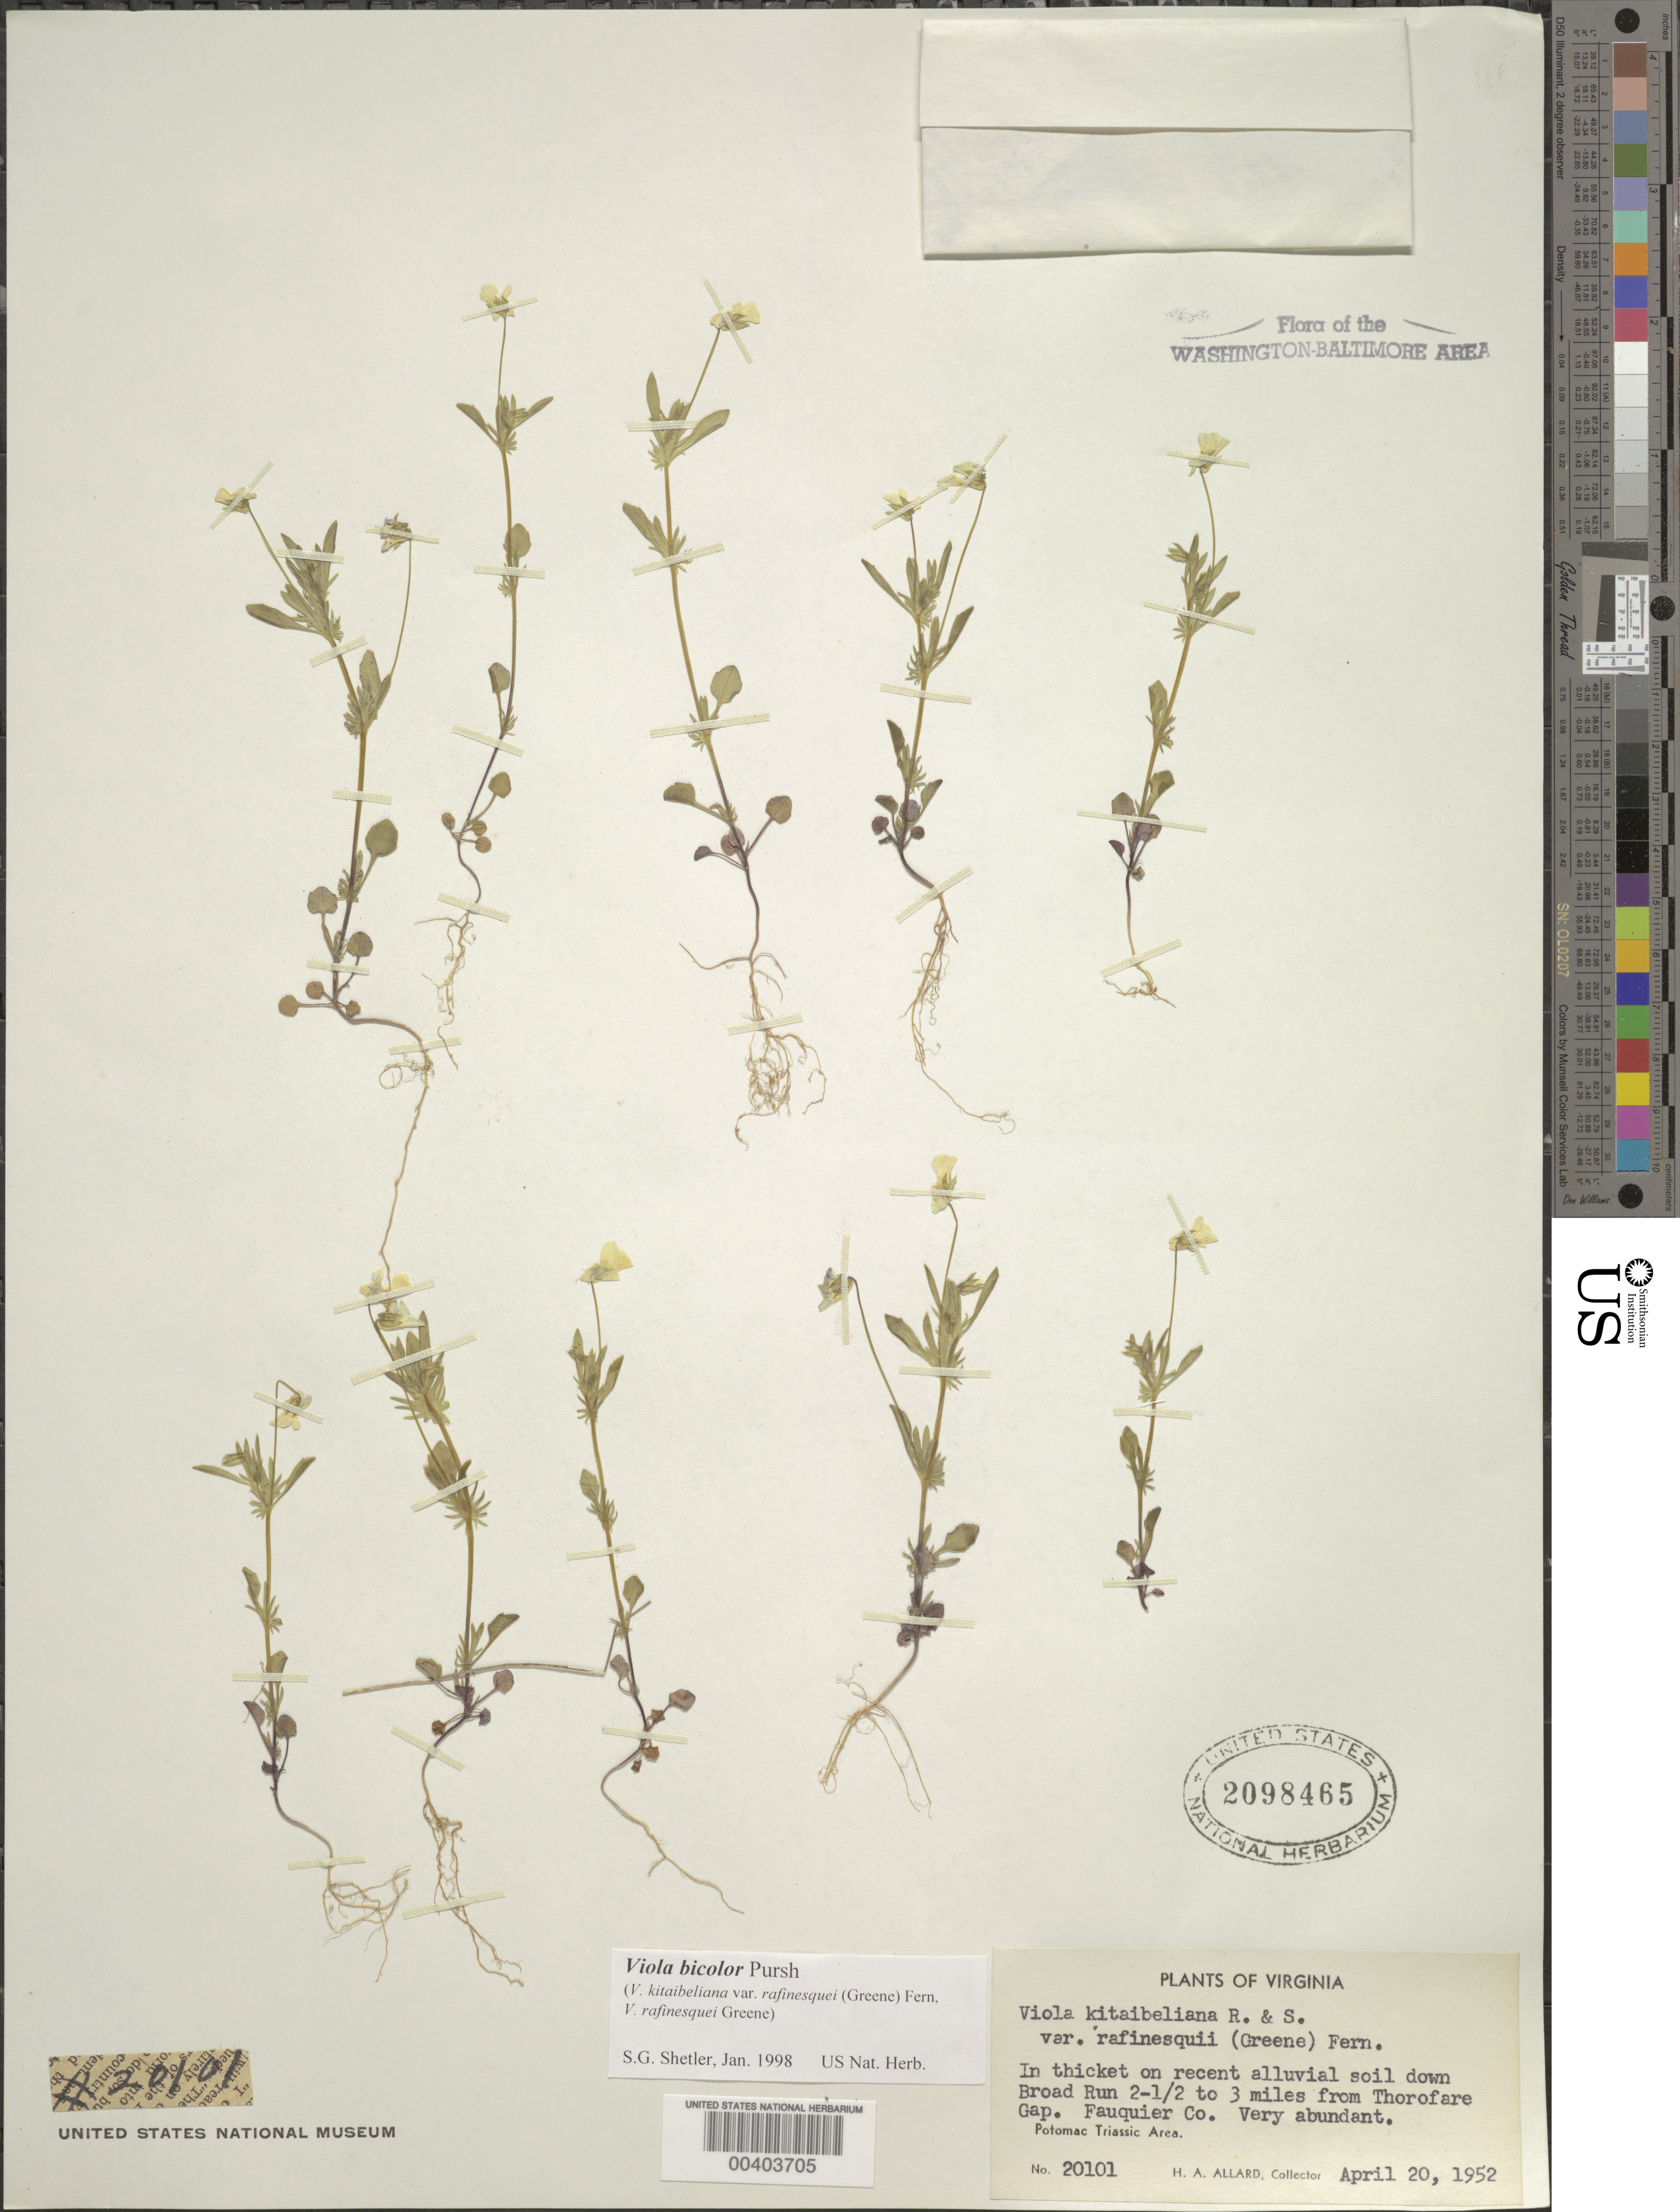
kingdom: Plantae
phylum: Tracheophyta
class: Magnoliopsida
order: Malpighiales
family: Violaceae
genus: Viola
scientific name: Viola bicolor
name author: Pursh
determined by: Shetler, Stanwyn G., (US), NMNH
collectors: H. A. Allard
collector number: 20101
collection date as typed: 20 Apr 1952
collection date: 1952-04-20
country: United States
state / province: Virginia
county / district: Fauquier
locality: Downstream from Thorofare Gap on Broad Run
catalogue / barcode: US 2098465